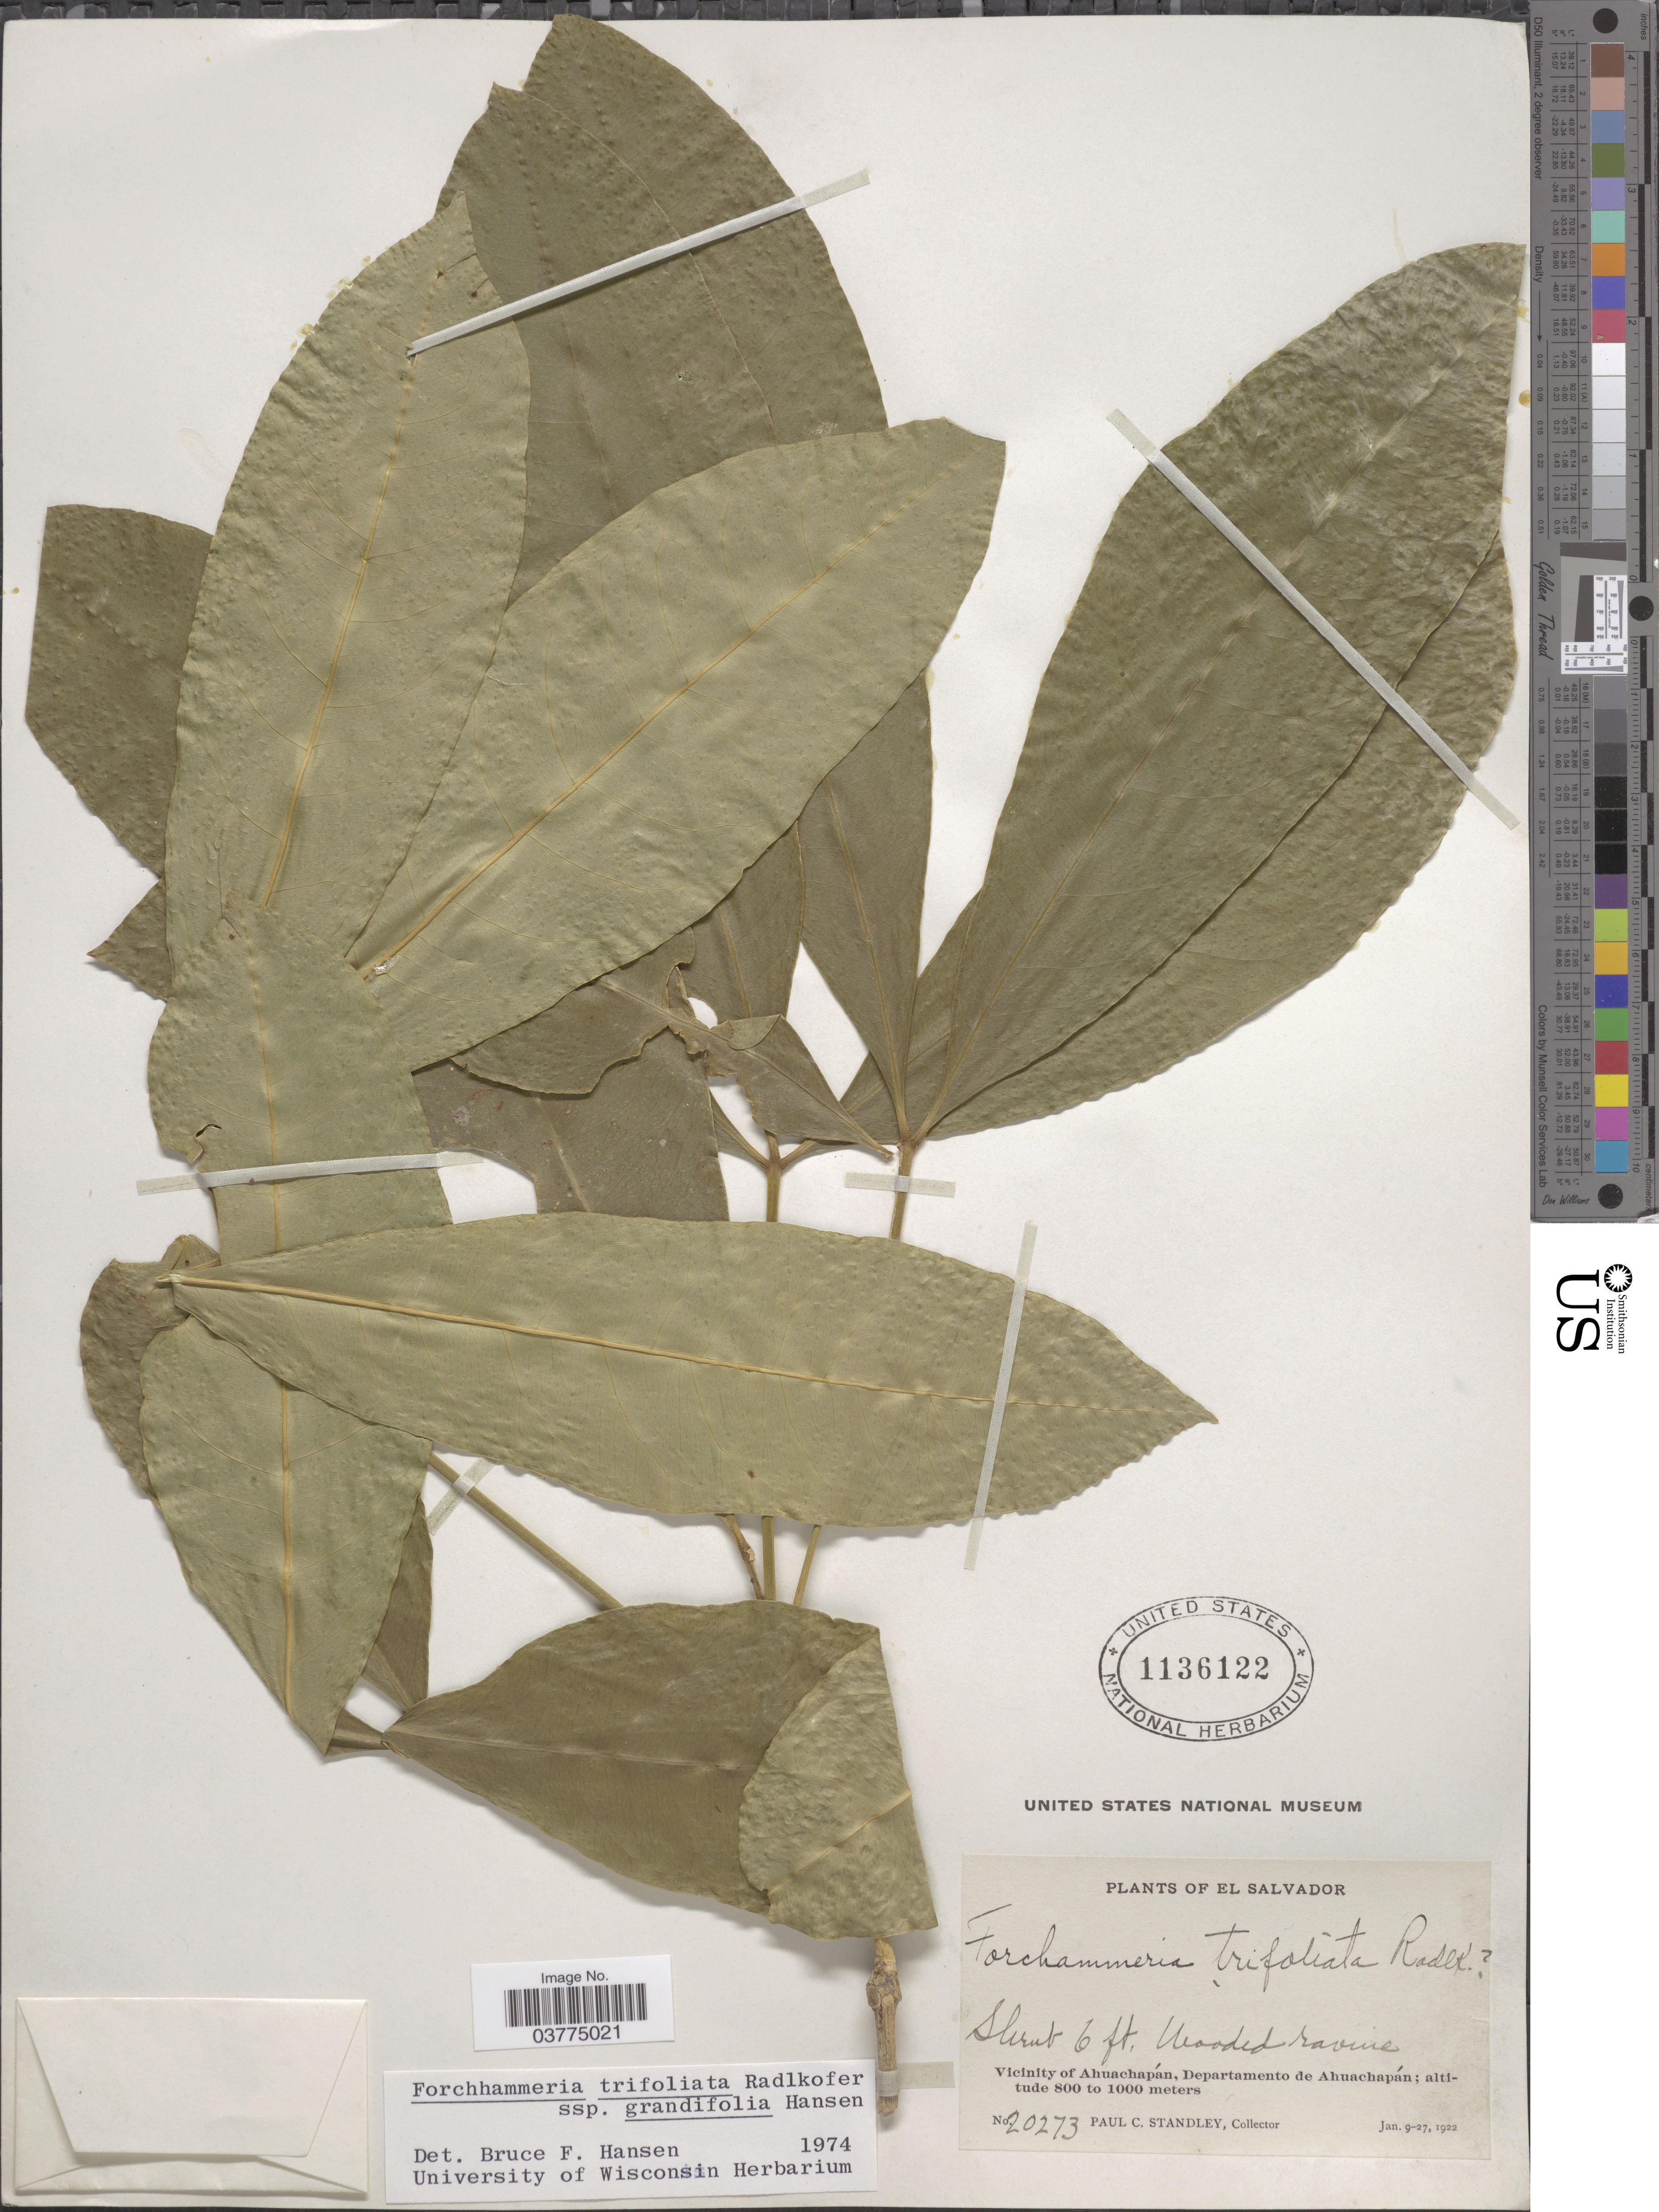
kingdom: Plantae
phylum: Tracheophyta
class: Magnoliopsida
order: Brassicales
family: Stixaceae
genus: Forchhammeria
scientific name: Forchhammeria trifoliata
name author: Radlk.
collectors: P. C. Standley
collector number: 20273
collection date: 1922-01-09/1922-01-27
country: El Salvador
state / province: Ahuachapan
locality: Vicinity of Ahuachapán, Departamento de Ahuachapán.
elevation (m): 800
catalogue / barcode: US 1136122